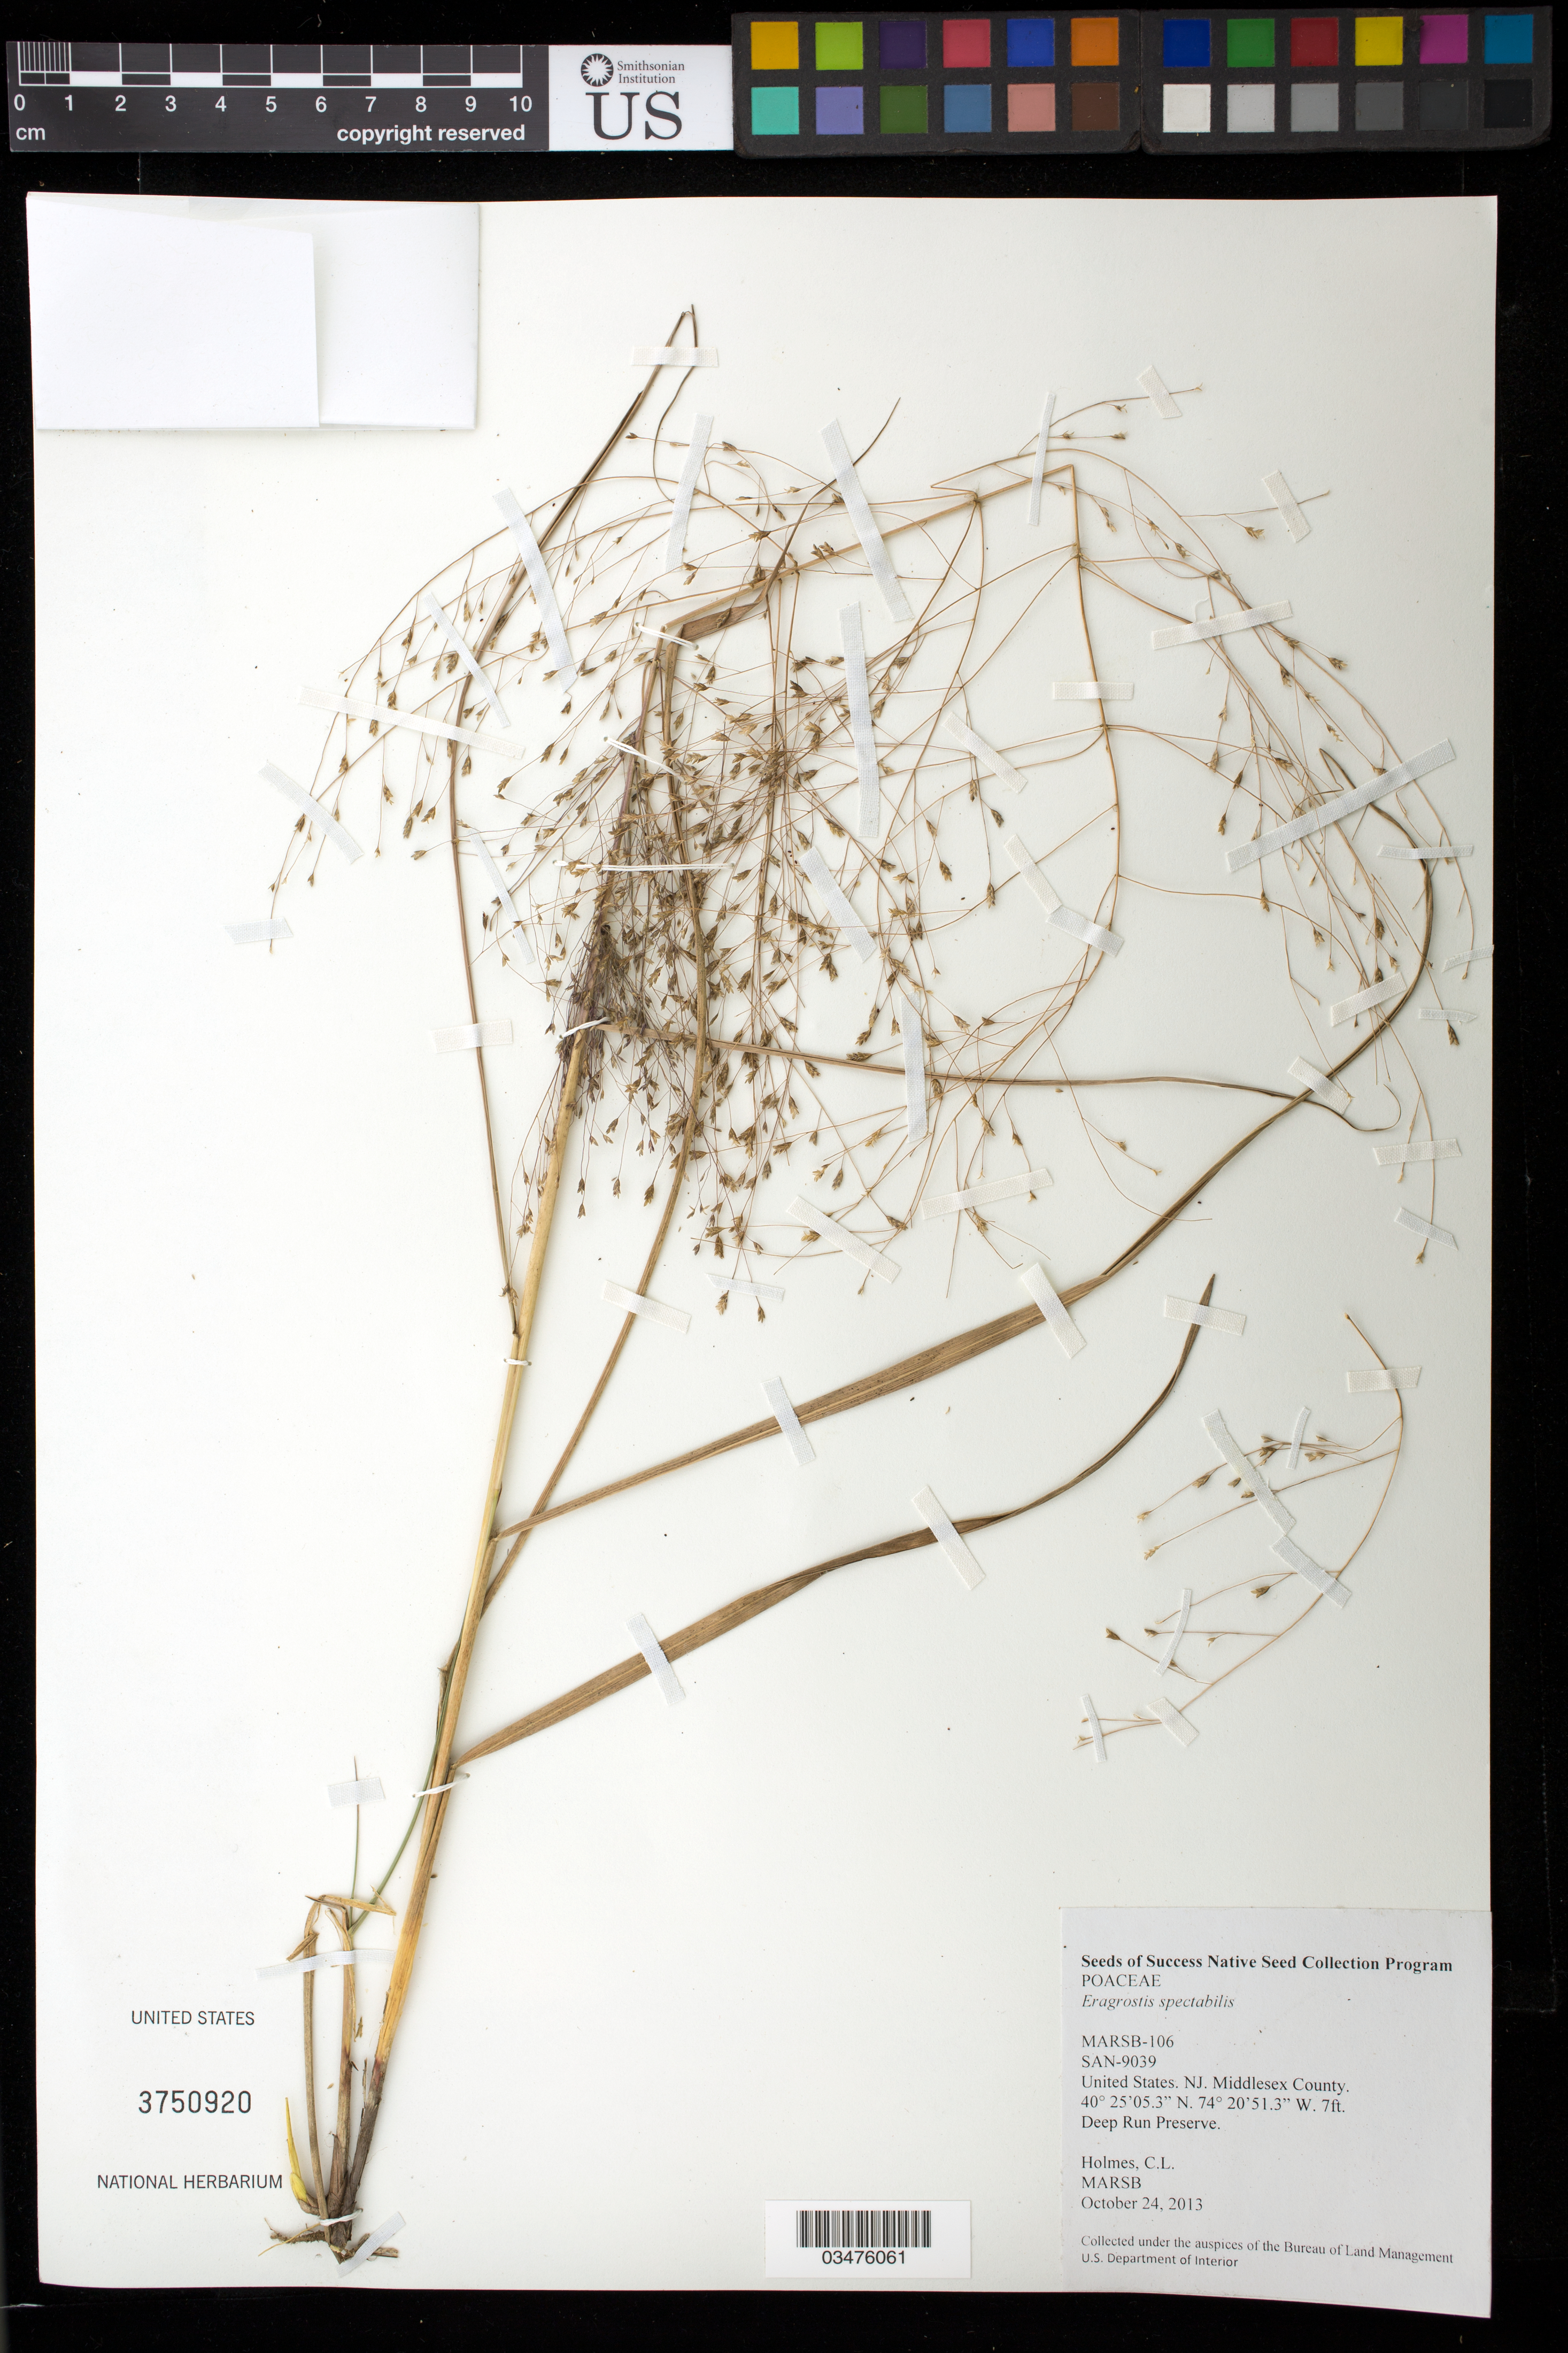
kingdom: Plantae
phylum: Tracheophyta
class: Liliopsida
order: Poales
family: Poaceae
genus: Eragrostis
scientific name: Eragrostis spectabilis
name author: (Pursh) Steud.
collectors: C. Holmes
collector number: MARSB-106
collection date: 2013-10-24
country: United States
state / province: New Jersey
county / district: Middlesex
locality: Deep Run Preserve.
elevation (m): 2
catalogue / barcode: US 3750920